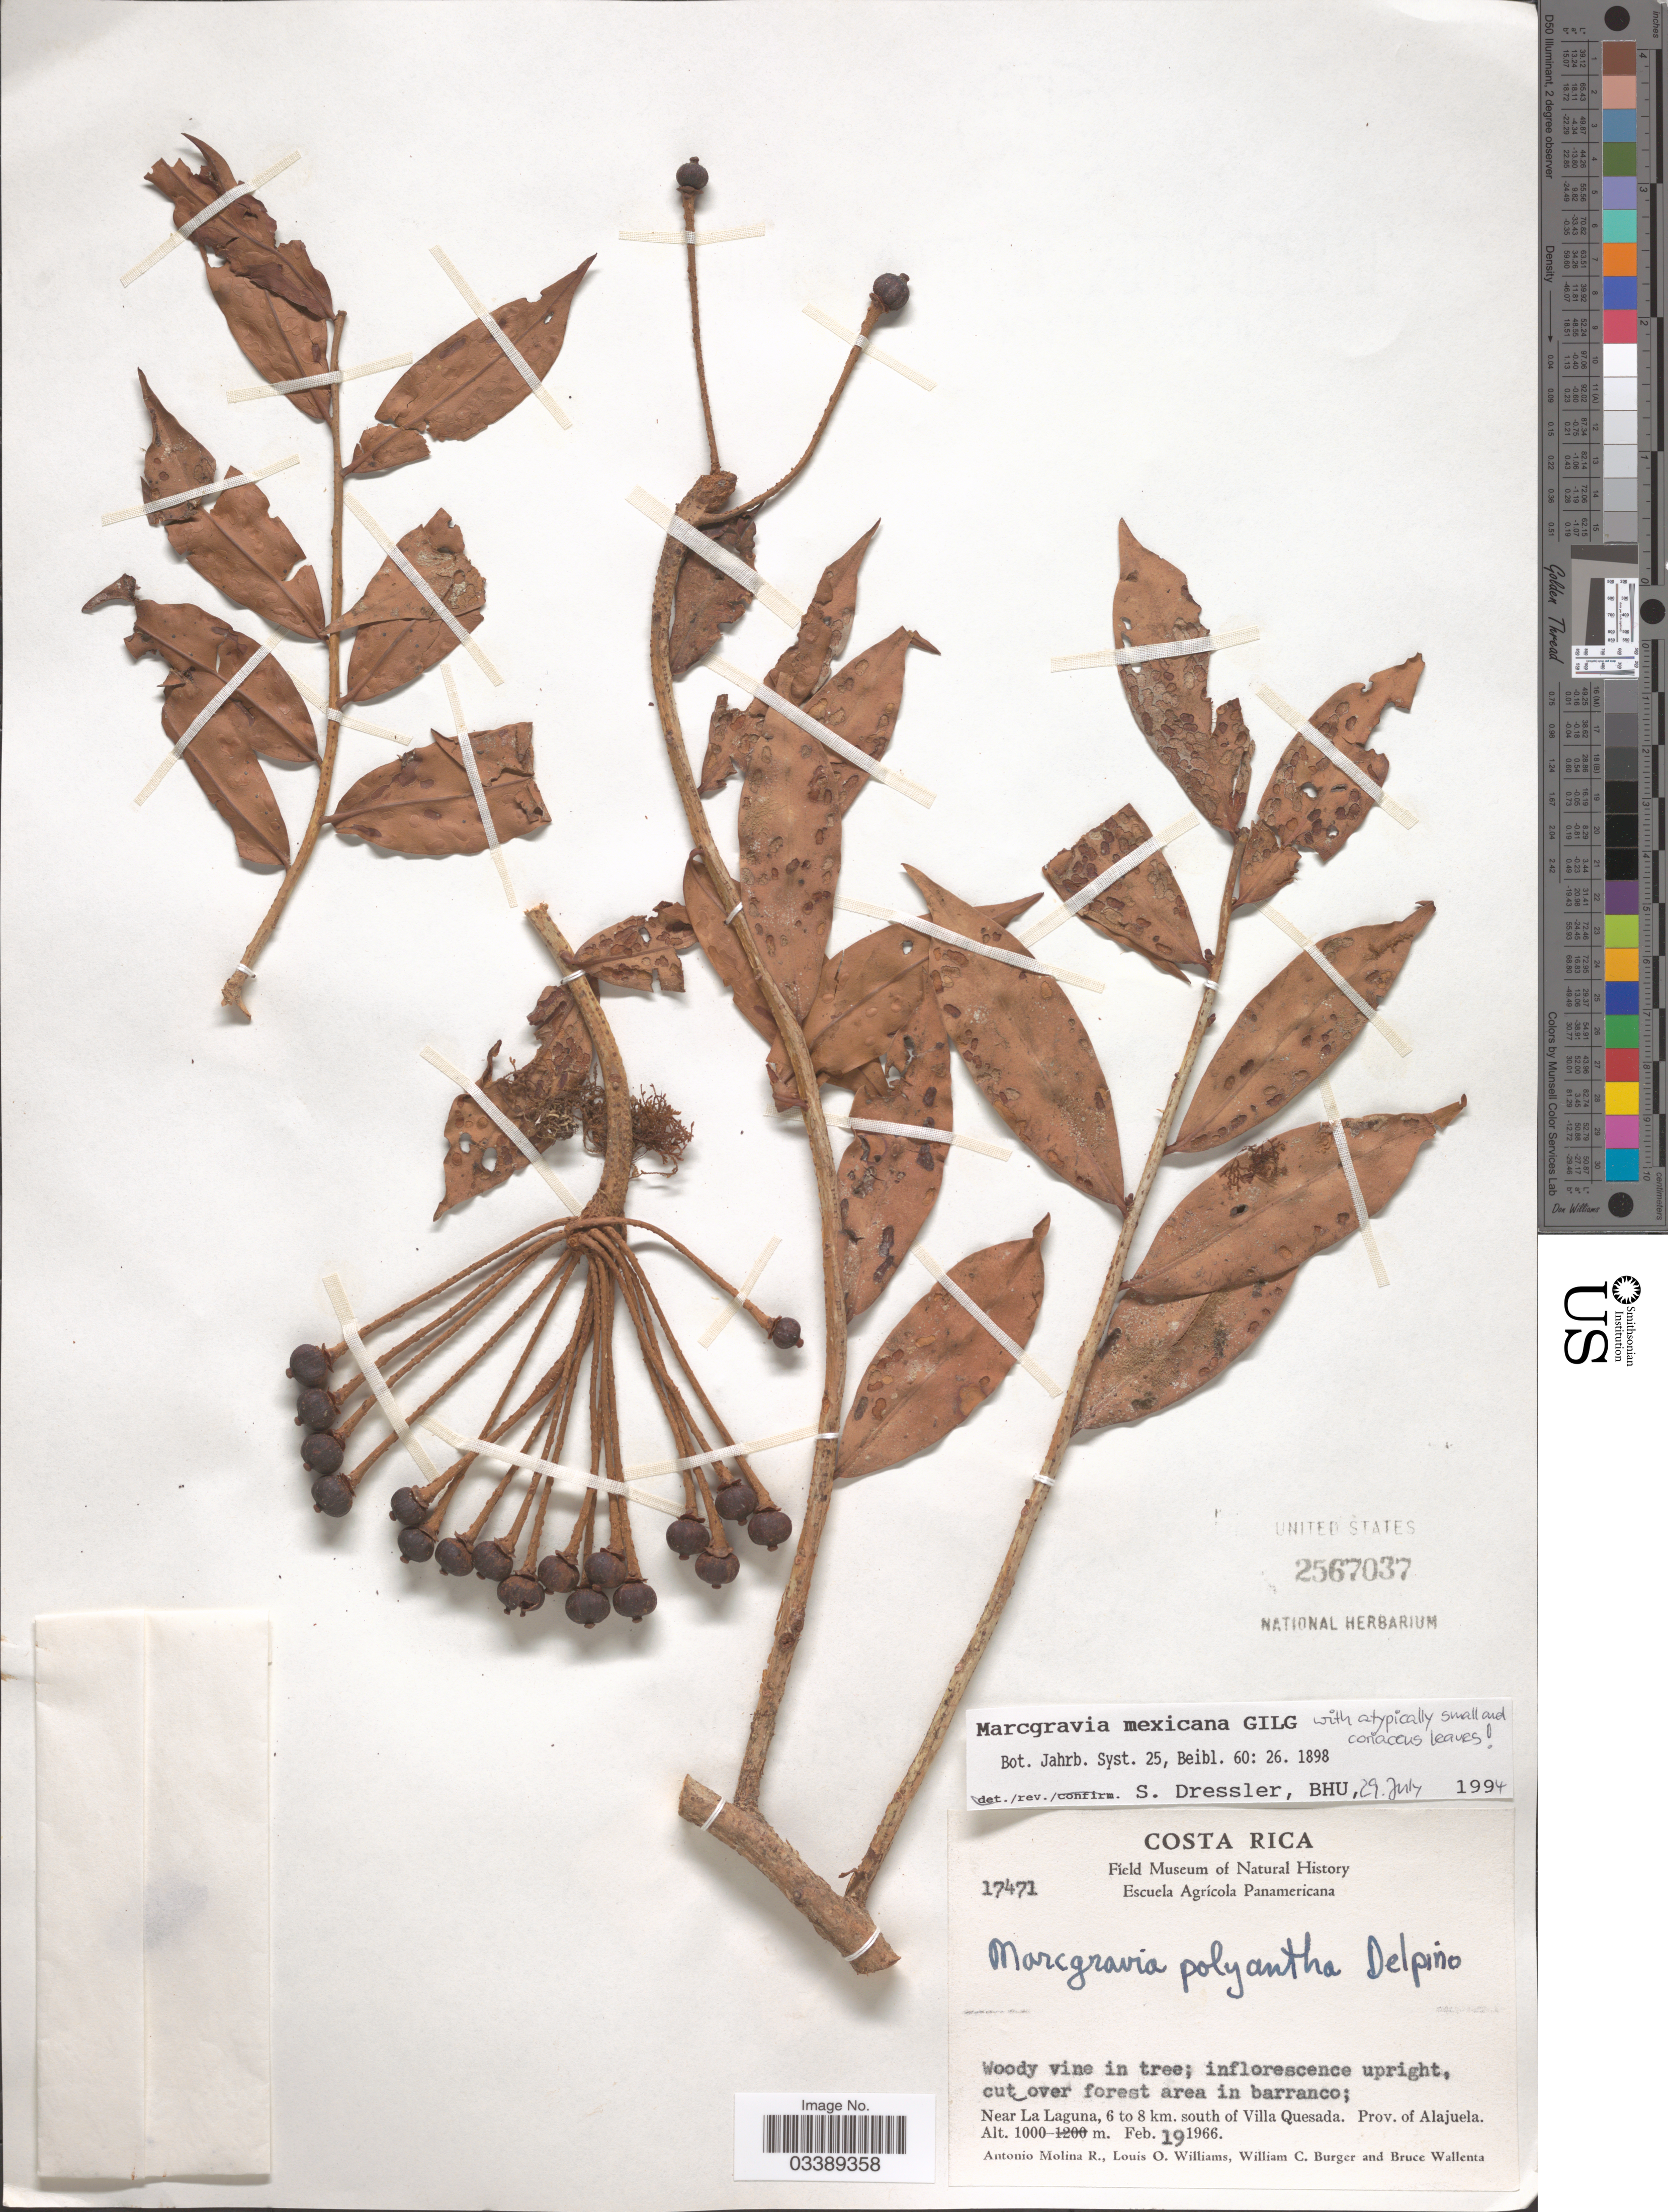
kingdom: Plantae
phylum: Tracheophyta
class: Magnoliopsida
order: Ericales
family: Marcgraviaceae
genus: Marcgravia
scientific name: Marcgravia mexicana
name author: Gilg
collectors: A. Molina R., L. O. Williams, W. Burger & B. Wallenta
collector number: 17471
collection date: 1966-02-19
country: Costa Rica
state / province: Alajuela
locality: Near La Laguna, 6 to 8 km. south of Villa Quesada.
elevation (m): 1000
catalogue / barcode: US 2567037